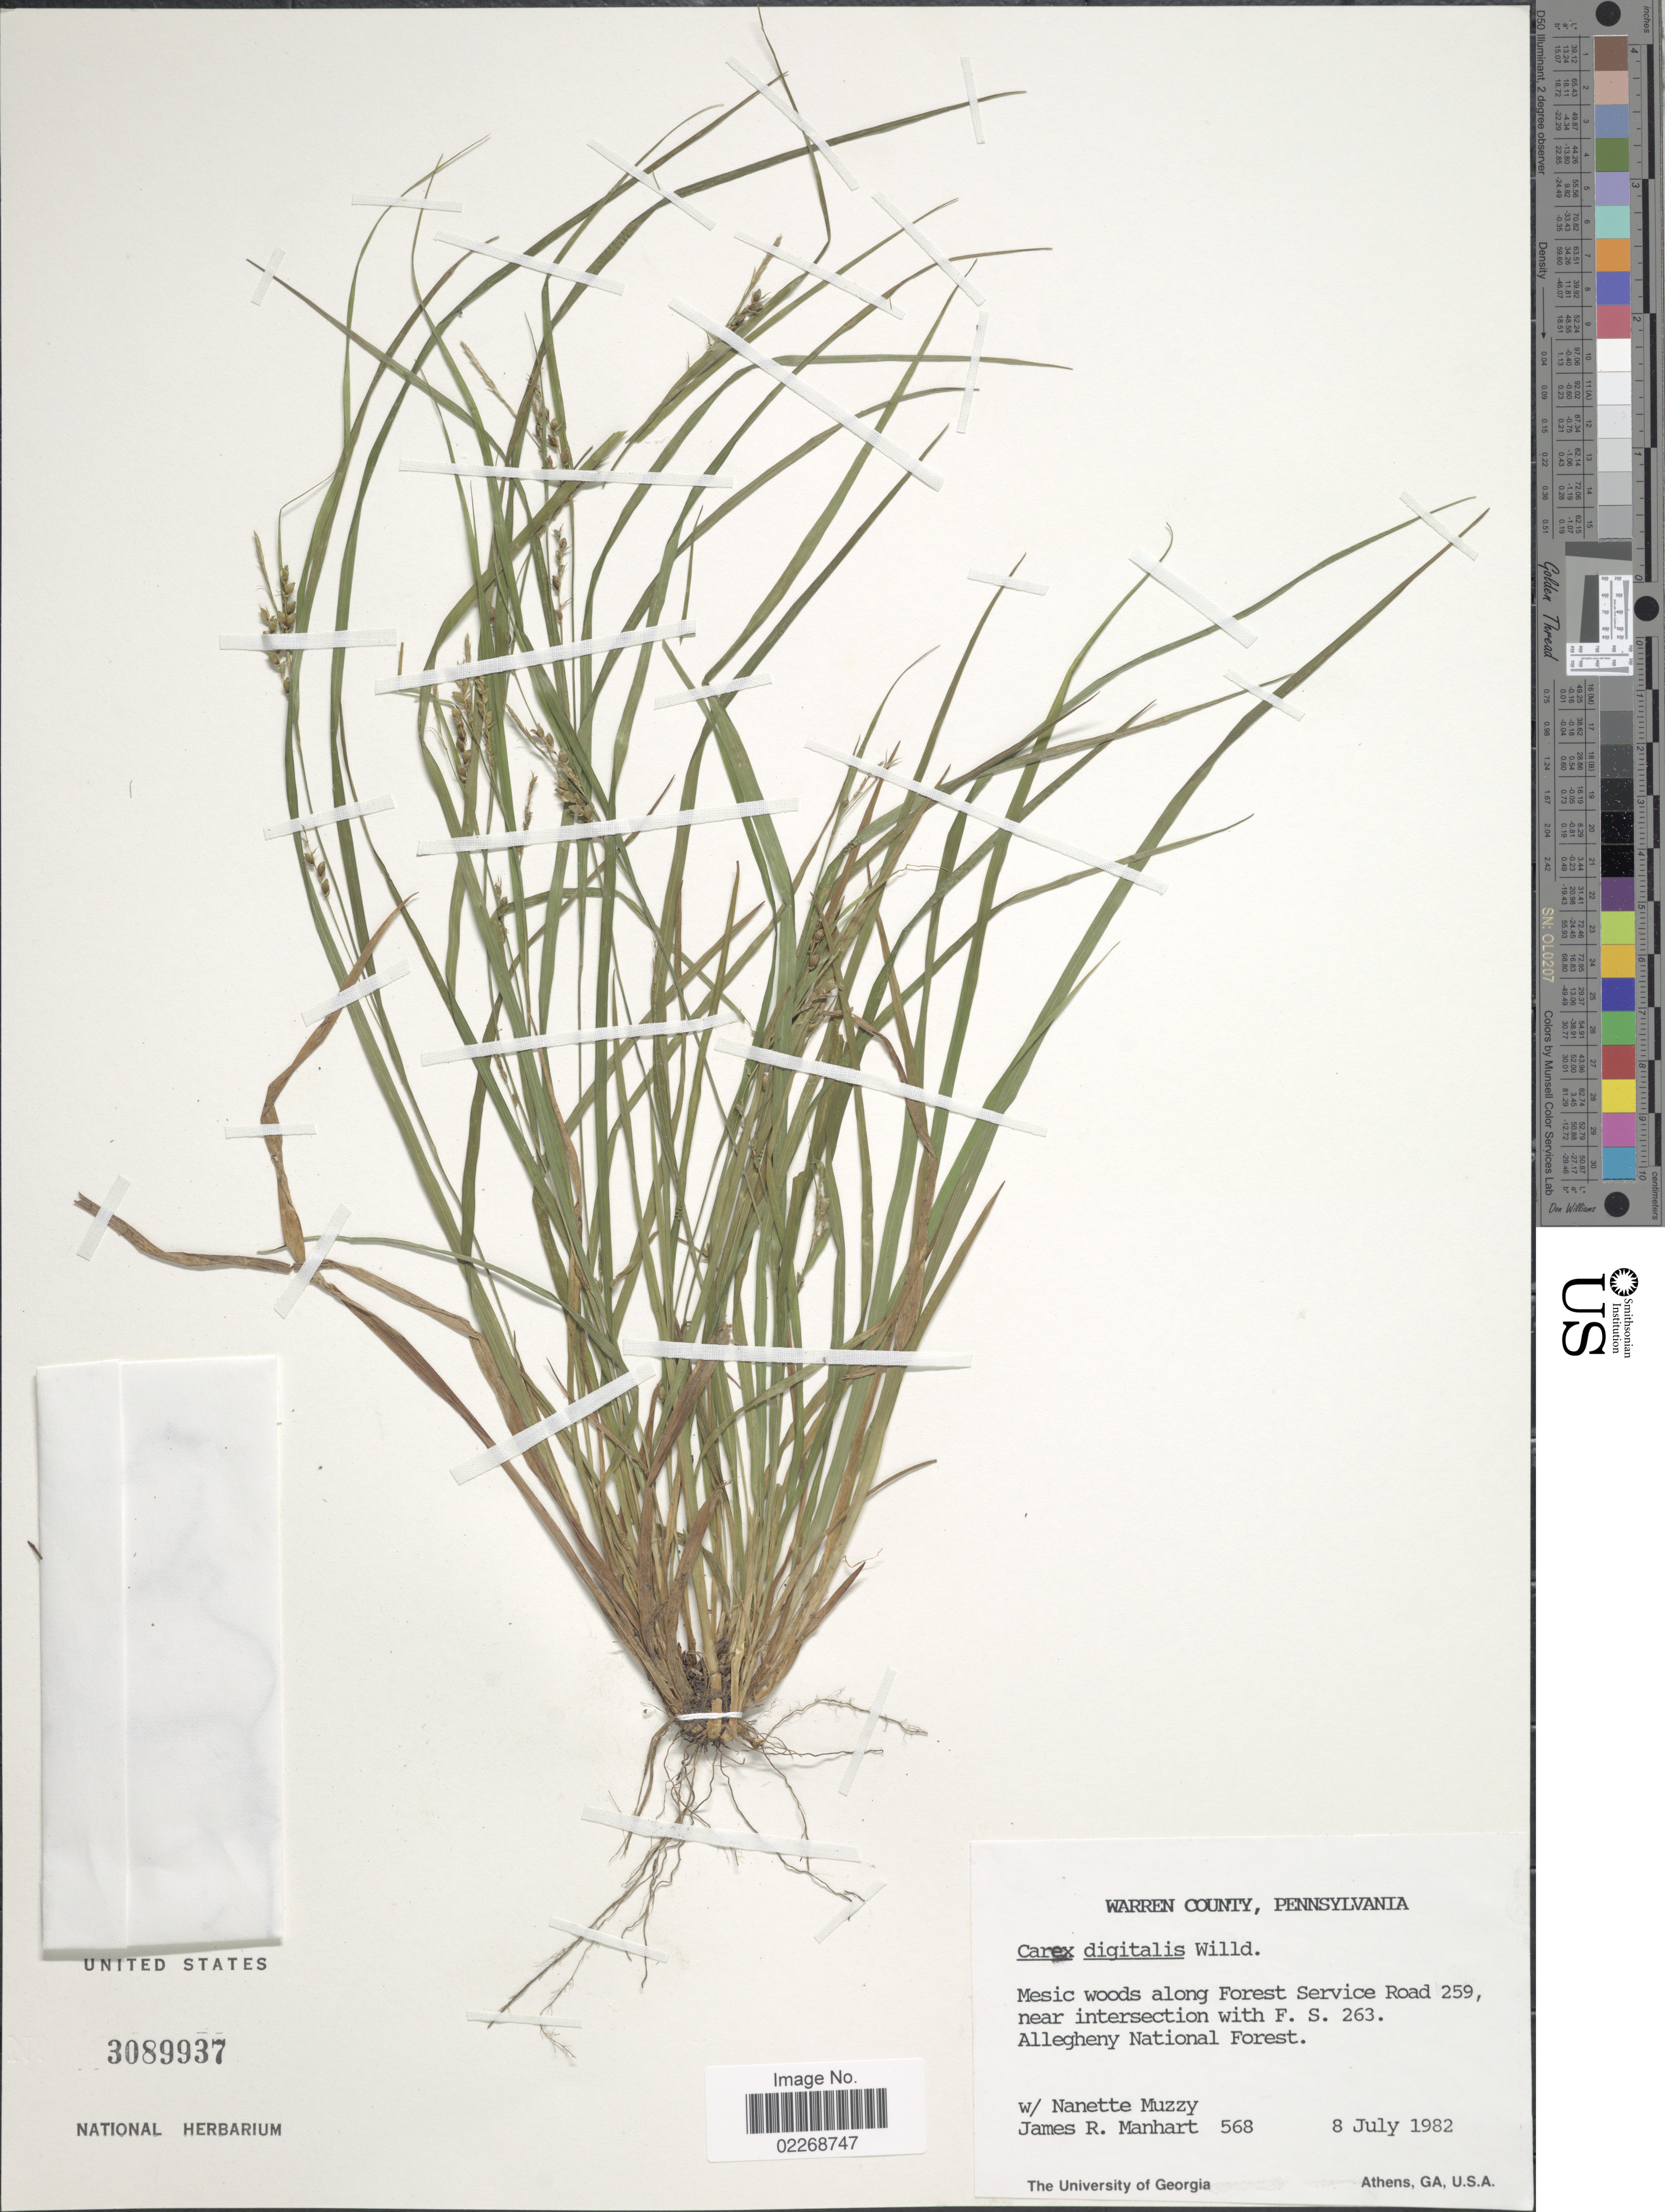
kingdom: Plantae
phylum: Tracheophyta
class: Liliopsida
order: Poales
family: Cyperaceae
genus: Carex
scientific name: Carex digitalis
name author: Willd.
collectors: J. Manhart & N. Muzzy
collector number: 568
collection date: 1982-07-08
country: United States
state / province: Pennsylvania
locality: Warren County. Mesic woods along Forest Service Road 259, near intersection with F.S. 263. Allegheny National Forest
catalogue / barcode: US 3089937